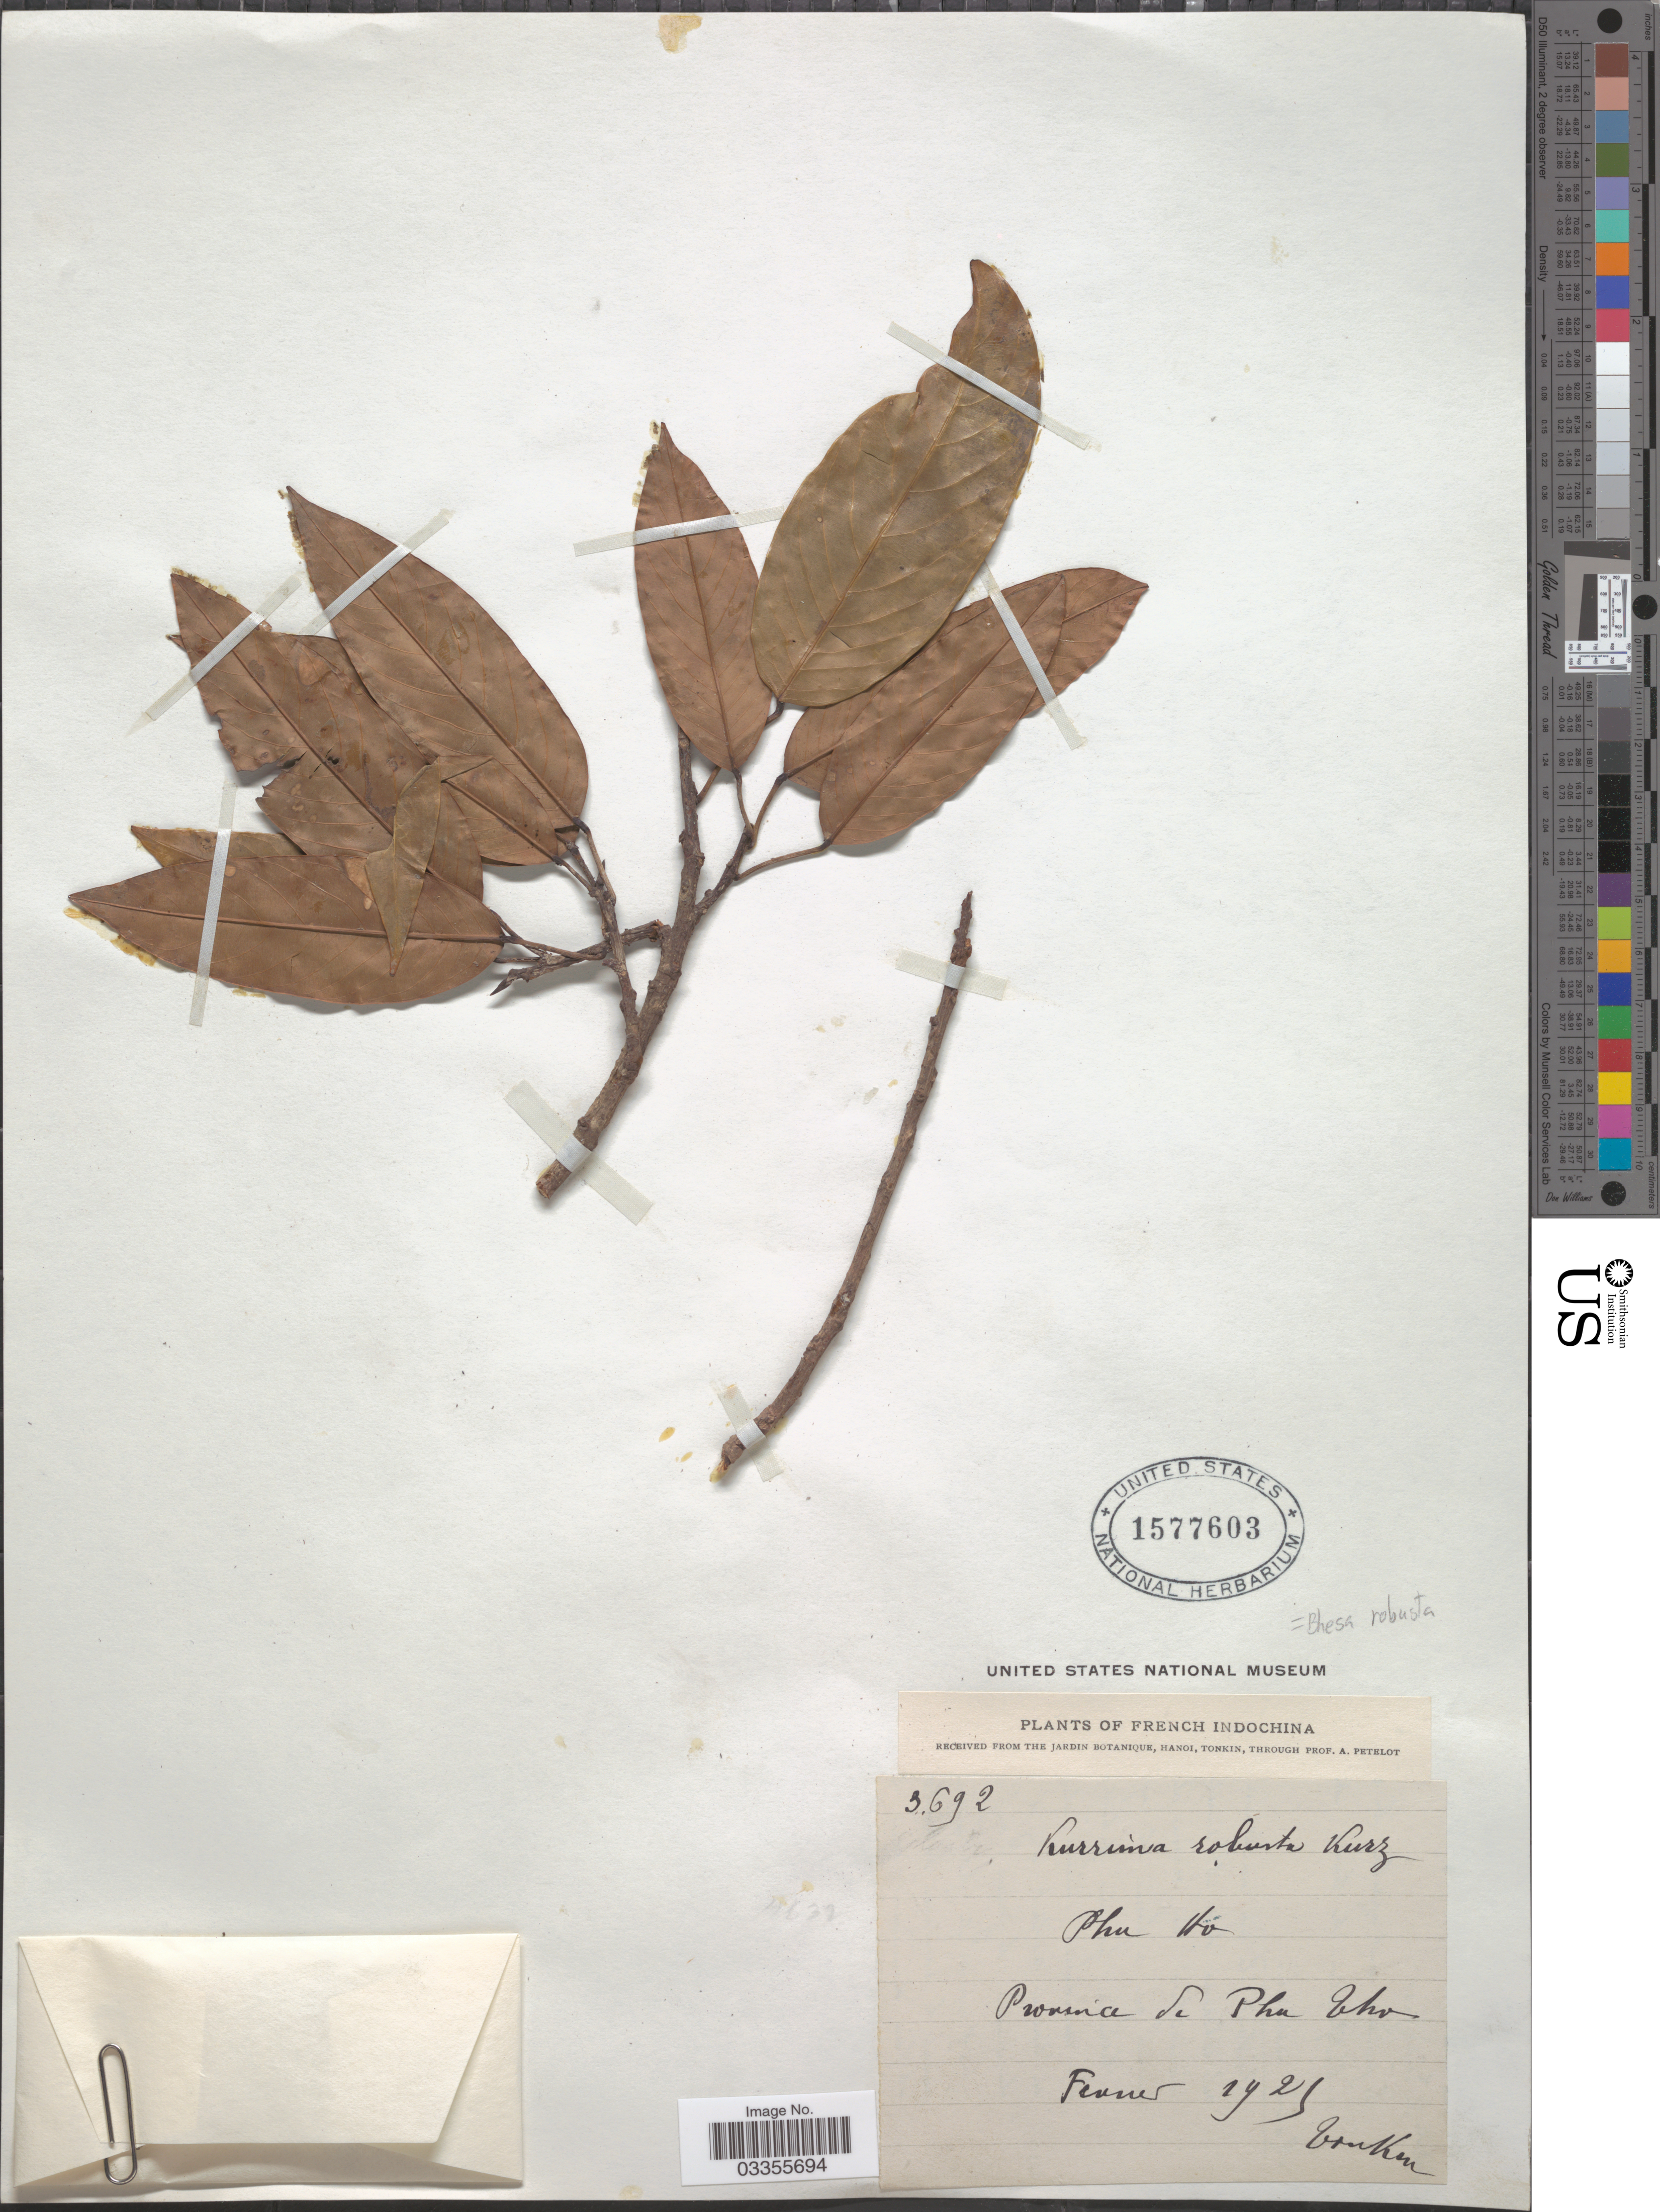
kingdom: Plantae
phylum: Tracheophyta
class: Magnoliopsida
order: Malpighiales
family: Centroplacaceae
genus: Bhesa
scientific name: Bhesa robusta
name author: (Roxb.) Ding Hou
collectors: P. A. Pételot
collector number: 3692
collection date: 1925-02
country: Vietnam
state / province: Phu Tho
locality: French Indochina. Phu Ho.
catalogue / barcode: US 1577603